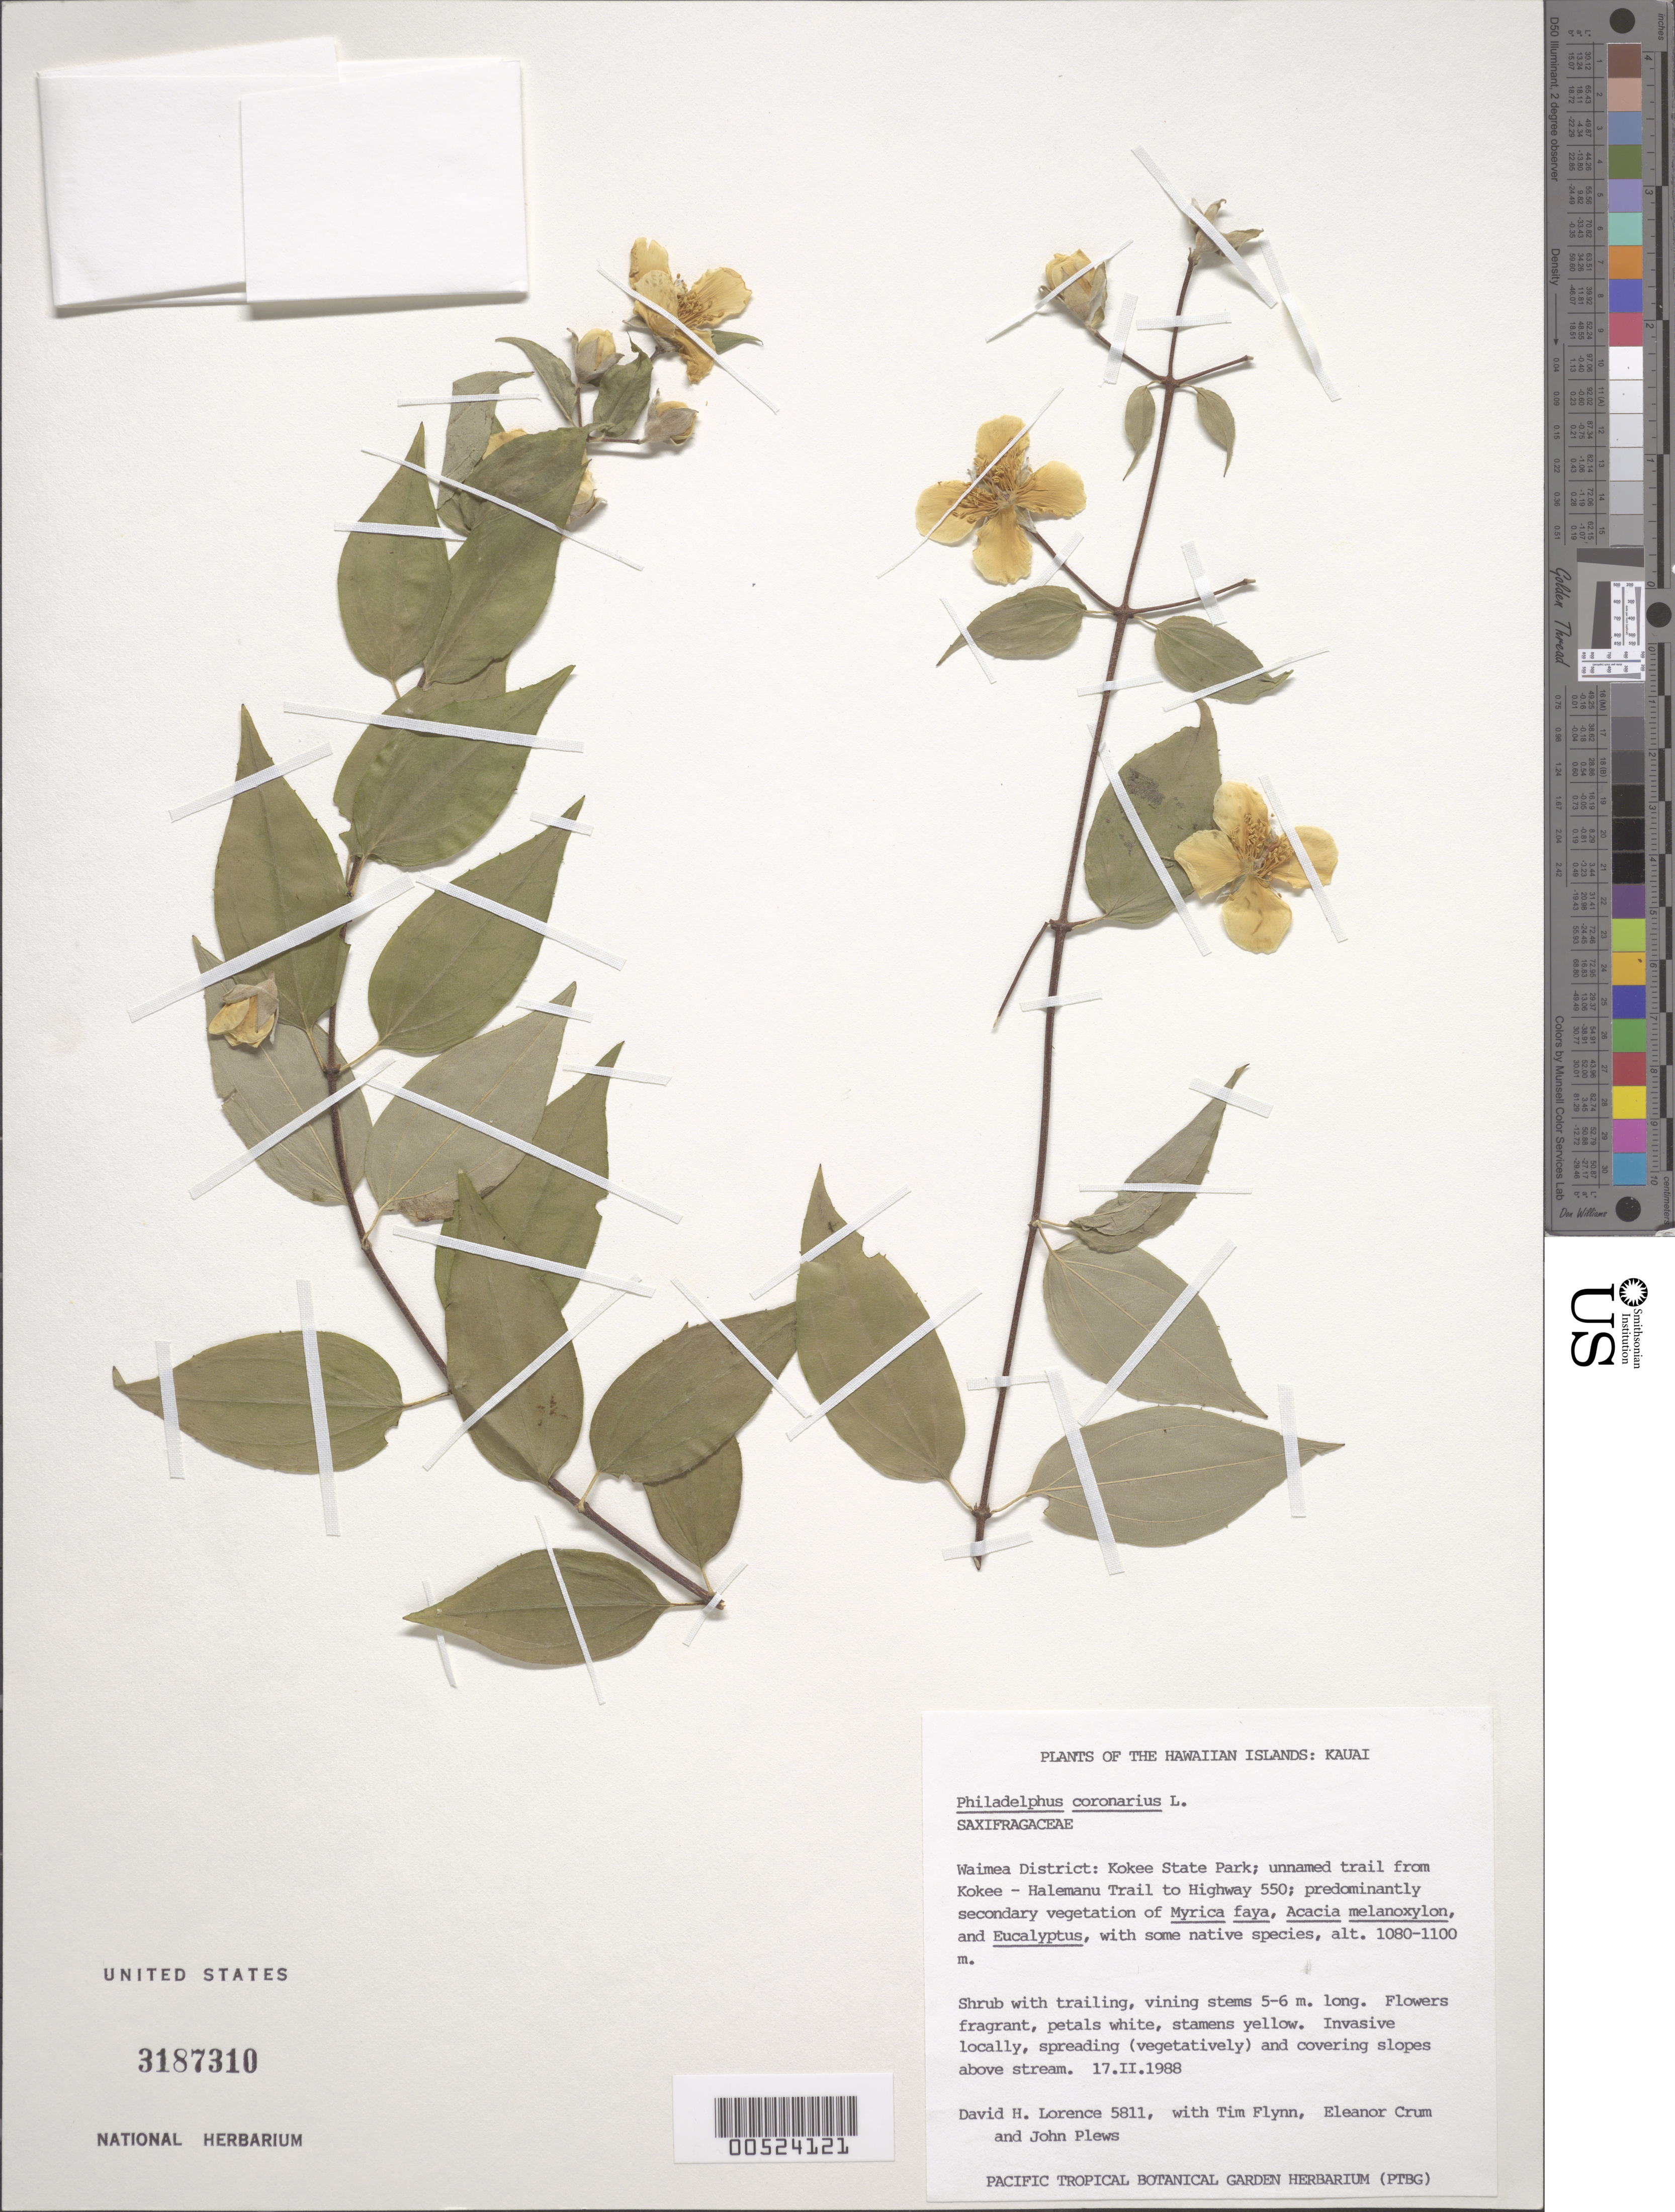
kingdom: Plantae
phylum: Tracheophyta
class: Magnoliopsida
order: Cornales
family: Hydrangeaceae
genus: Philadelphus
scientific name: Philadelphus coronarius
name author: L.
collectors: D. Lorence, T. W. Flynn, E. Crum & J. Plews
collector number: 5811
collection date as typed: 17 Feb 1988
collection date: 1988-02-17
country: United States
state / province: Hawaii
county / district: Kauai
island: Kaua'i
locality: Waimea Dist, Kokee State Park, unnamed trail from Kokee-Halemanu Trail to Hwy 550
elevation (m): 1080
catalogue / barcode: US 3187310